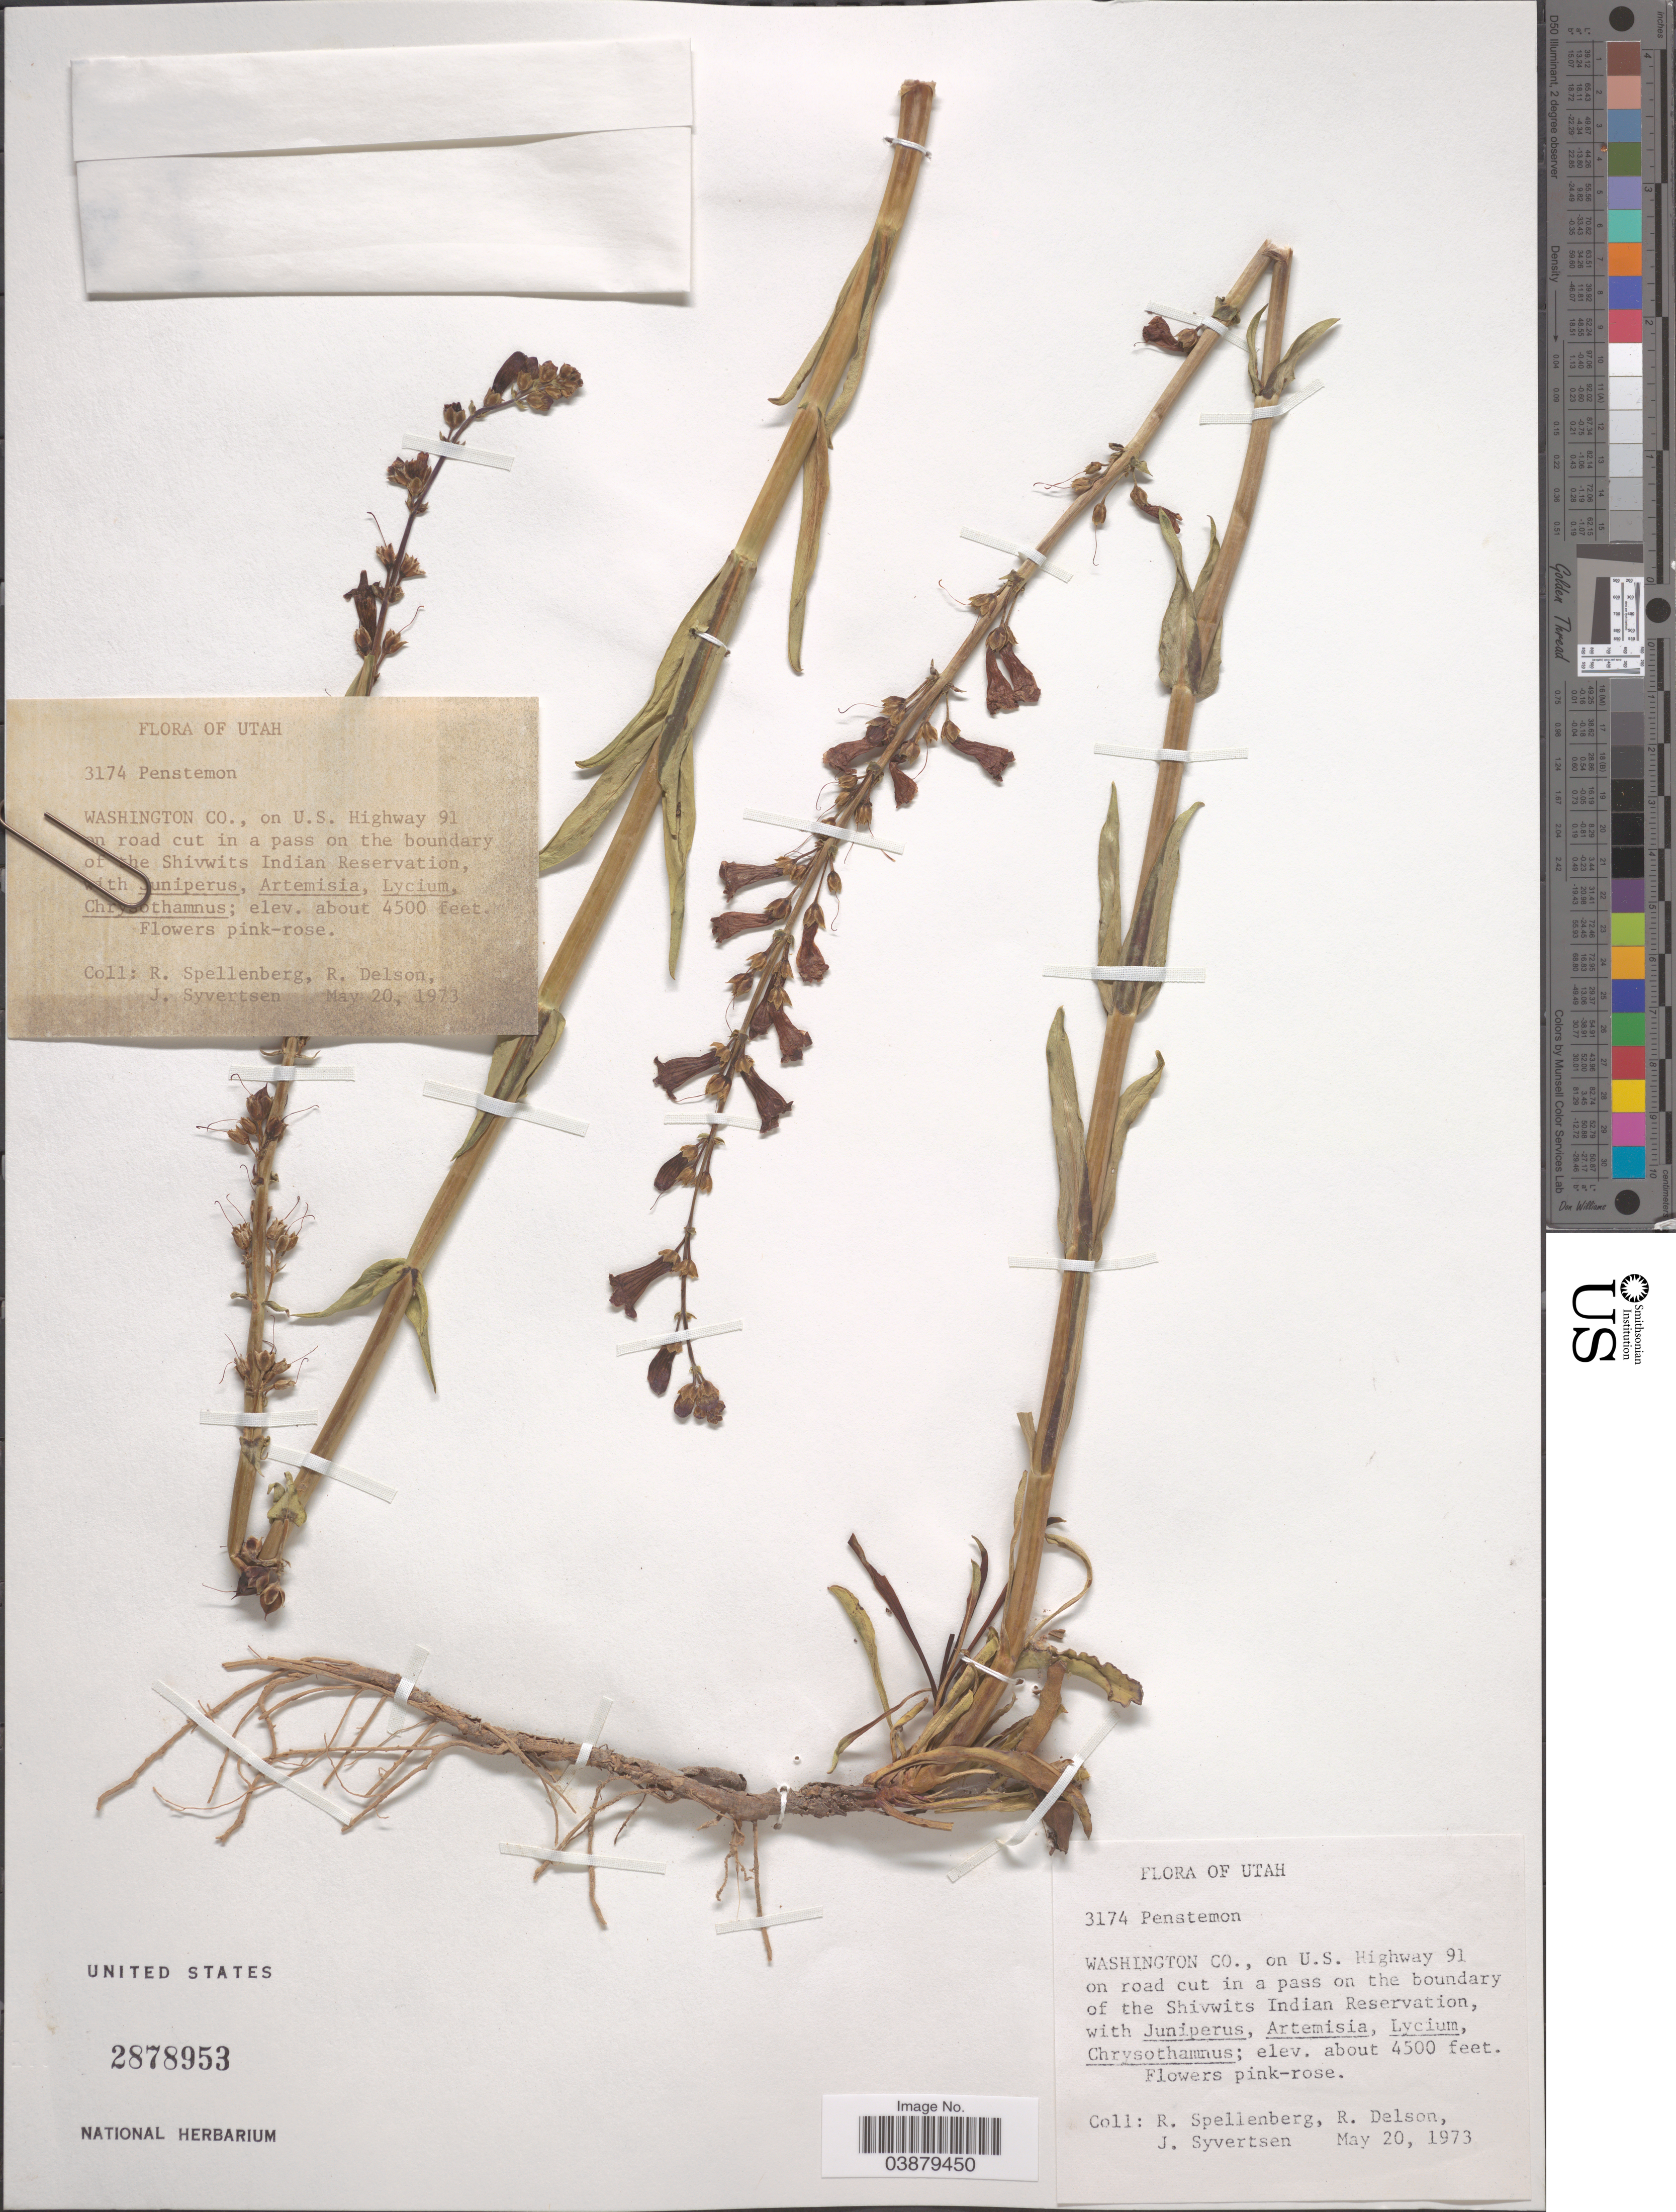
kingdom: Plantae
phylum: Tracheophyta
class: Magnoliopsida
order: Lamiales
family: Plantaginaceae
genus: Penstemon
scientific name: Penstemon sp.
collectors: R. Spellenberg, R. Delson & J. Syvertsen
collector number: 3174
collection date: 1973-05-20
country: United States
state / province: Utah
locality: Washington Co., on U.S. Highway 91 on road cut in a pass on the boundary of the Shivwits Indian Reservation.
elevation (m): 1372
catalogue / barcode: US 2878953